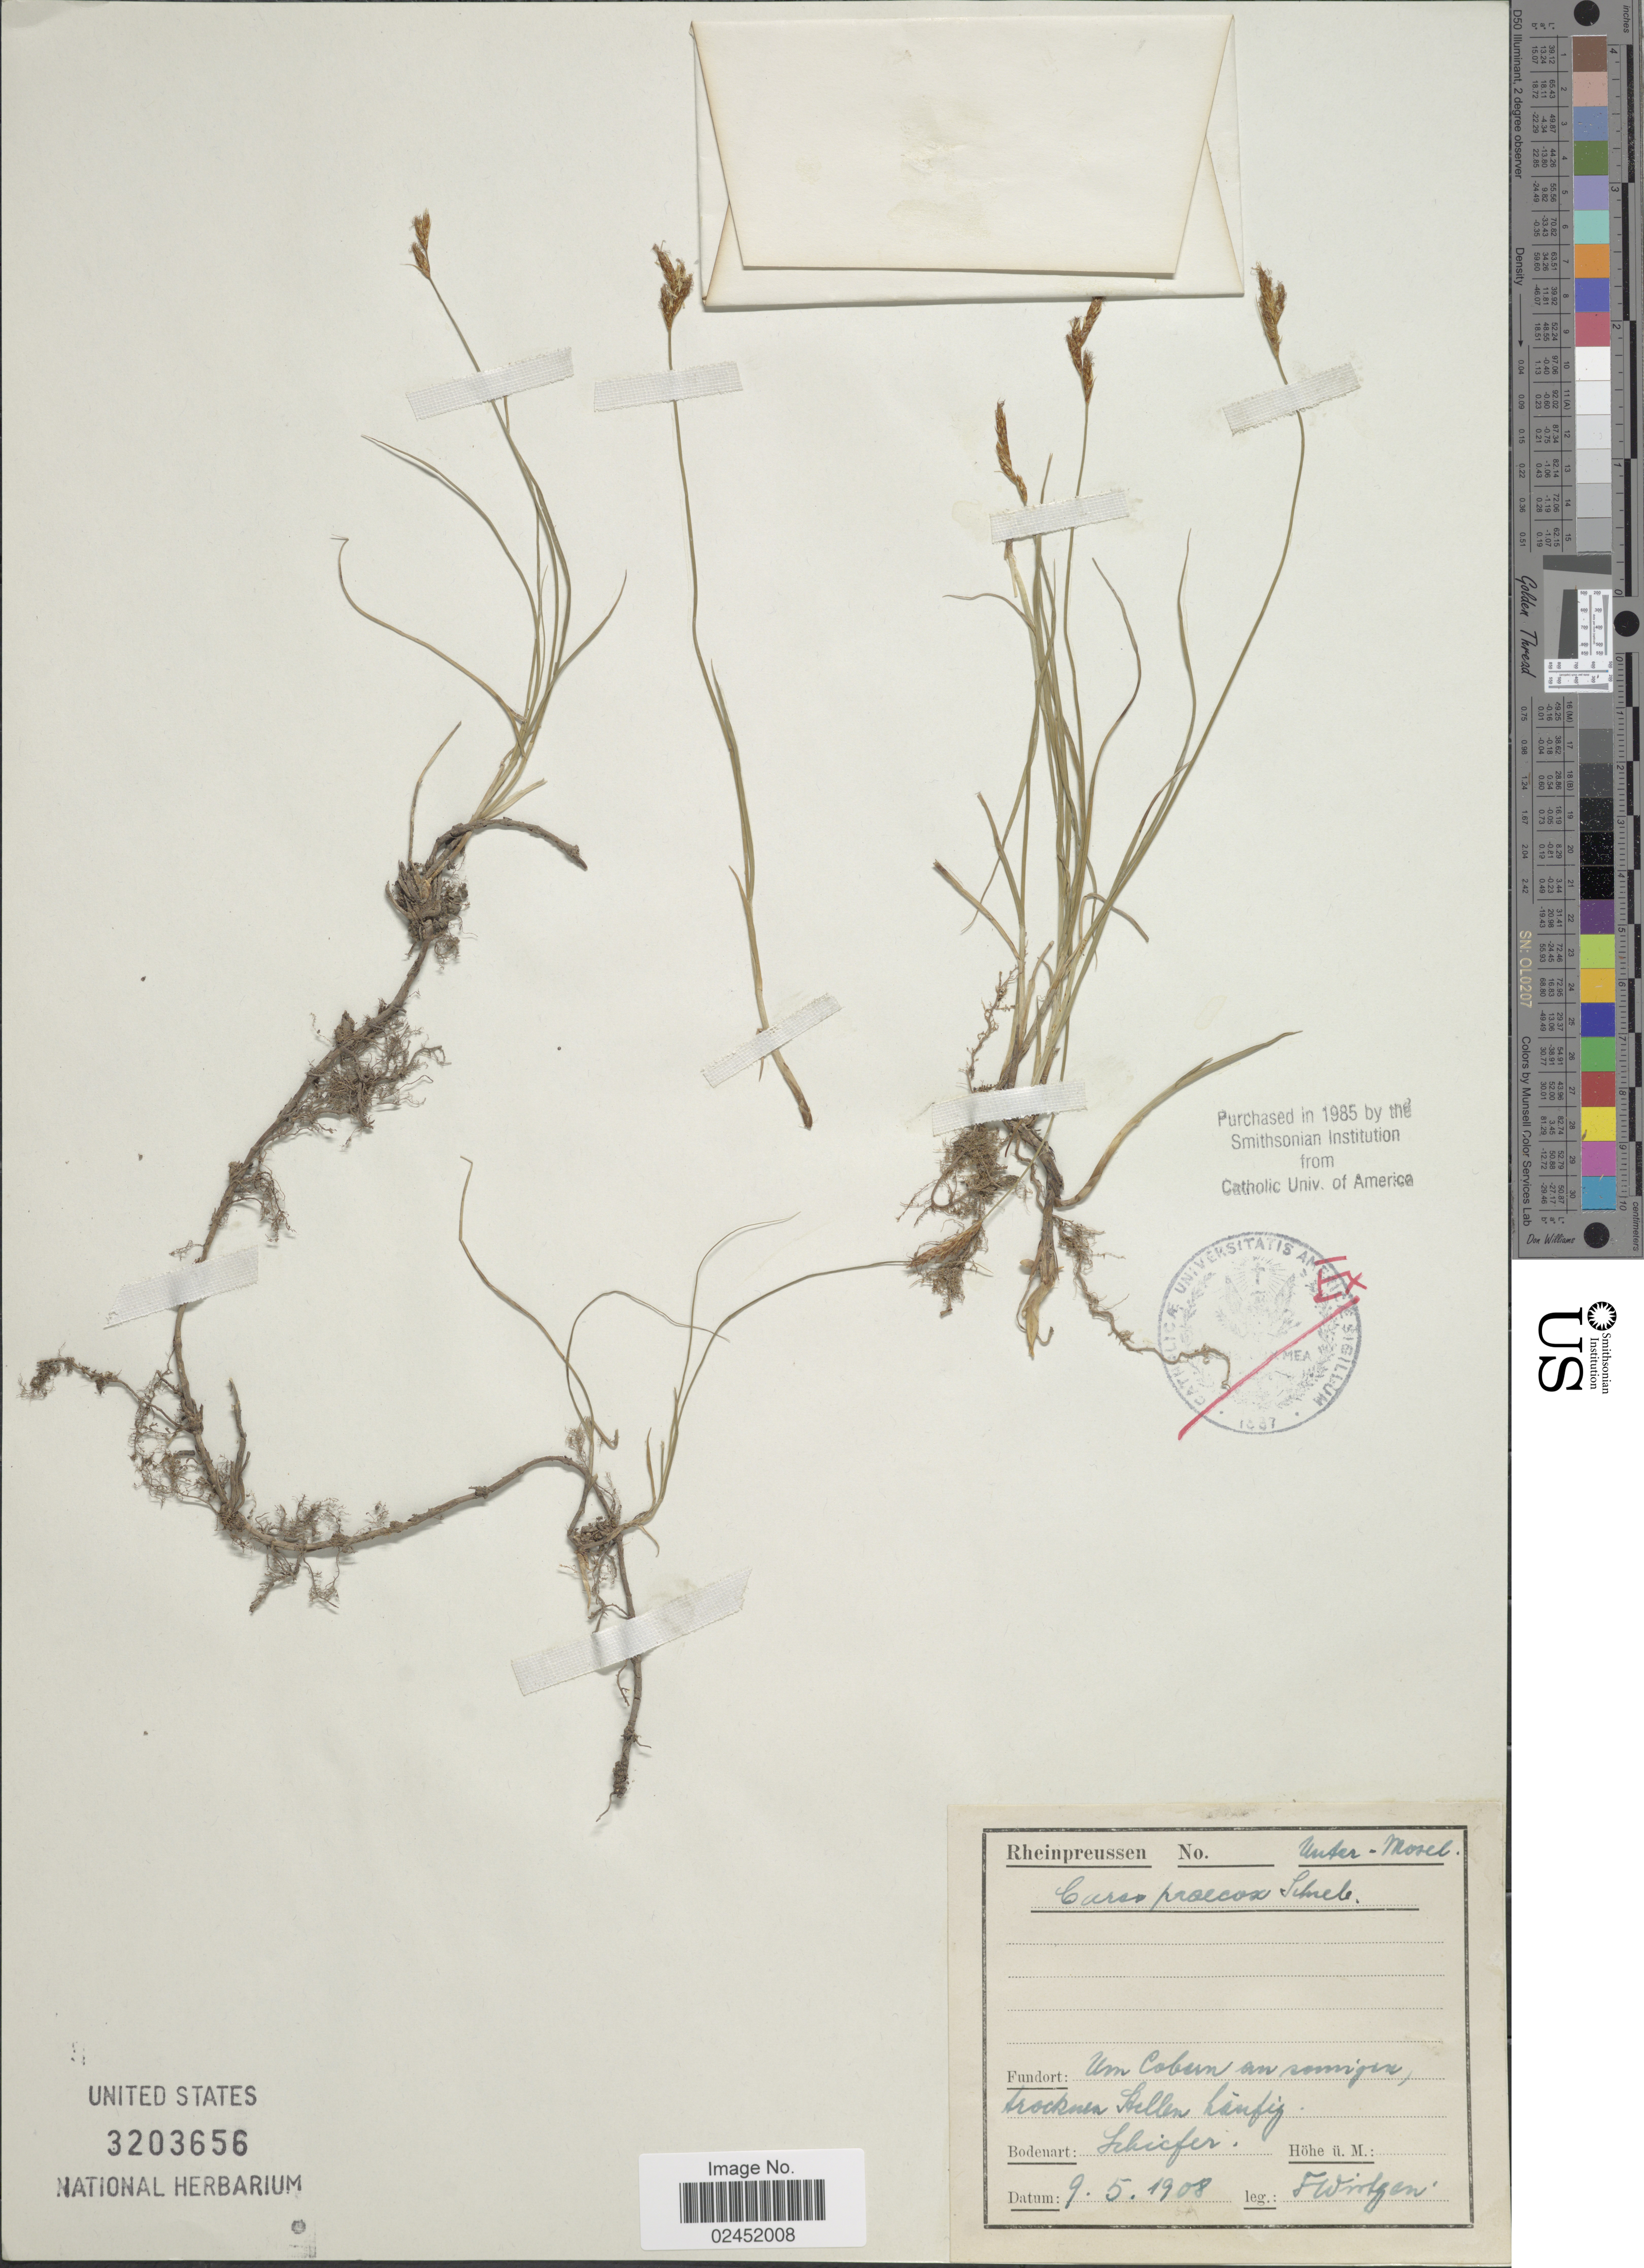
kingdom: Plantae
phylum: Tracheophyta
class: Liliopsida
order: Poales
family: Cyperaceae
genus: Carex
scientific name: Carex praecox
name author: Schreb.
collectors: F. Wirtgen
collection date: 1908-05-09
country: Germany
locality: Rheinpreussen. Unter-Mosel. Um Cobun an somigen, trockman Kellen häufig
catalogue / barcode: US 3203656